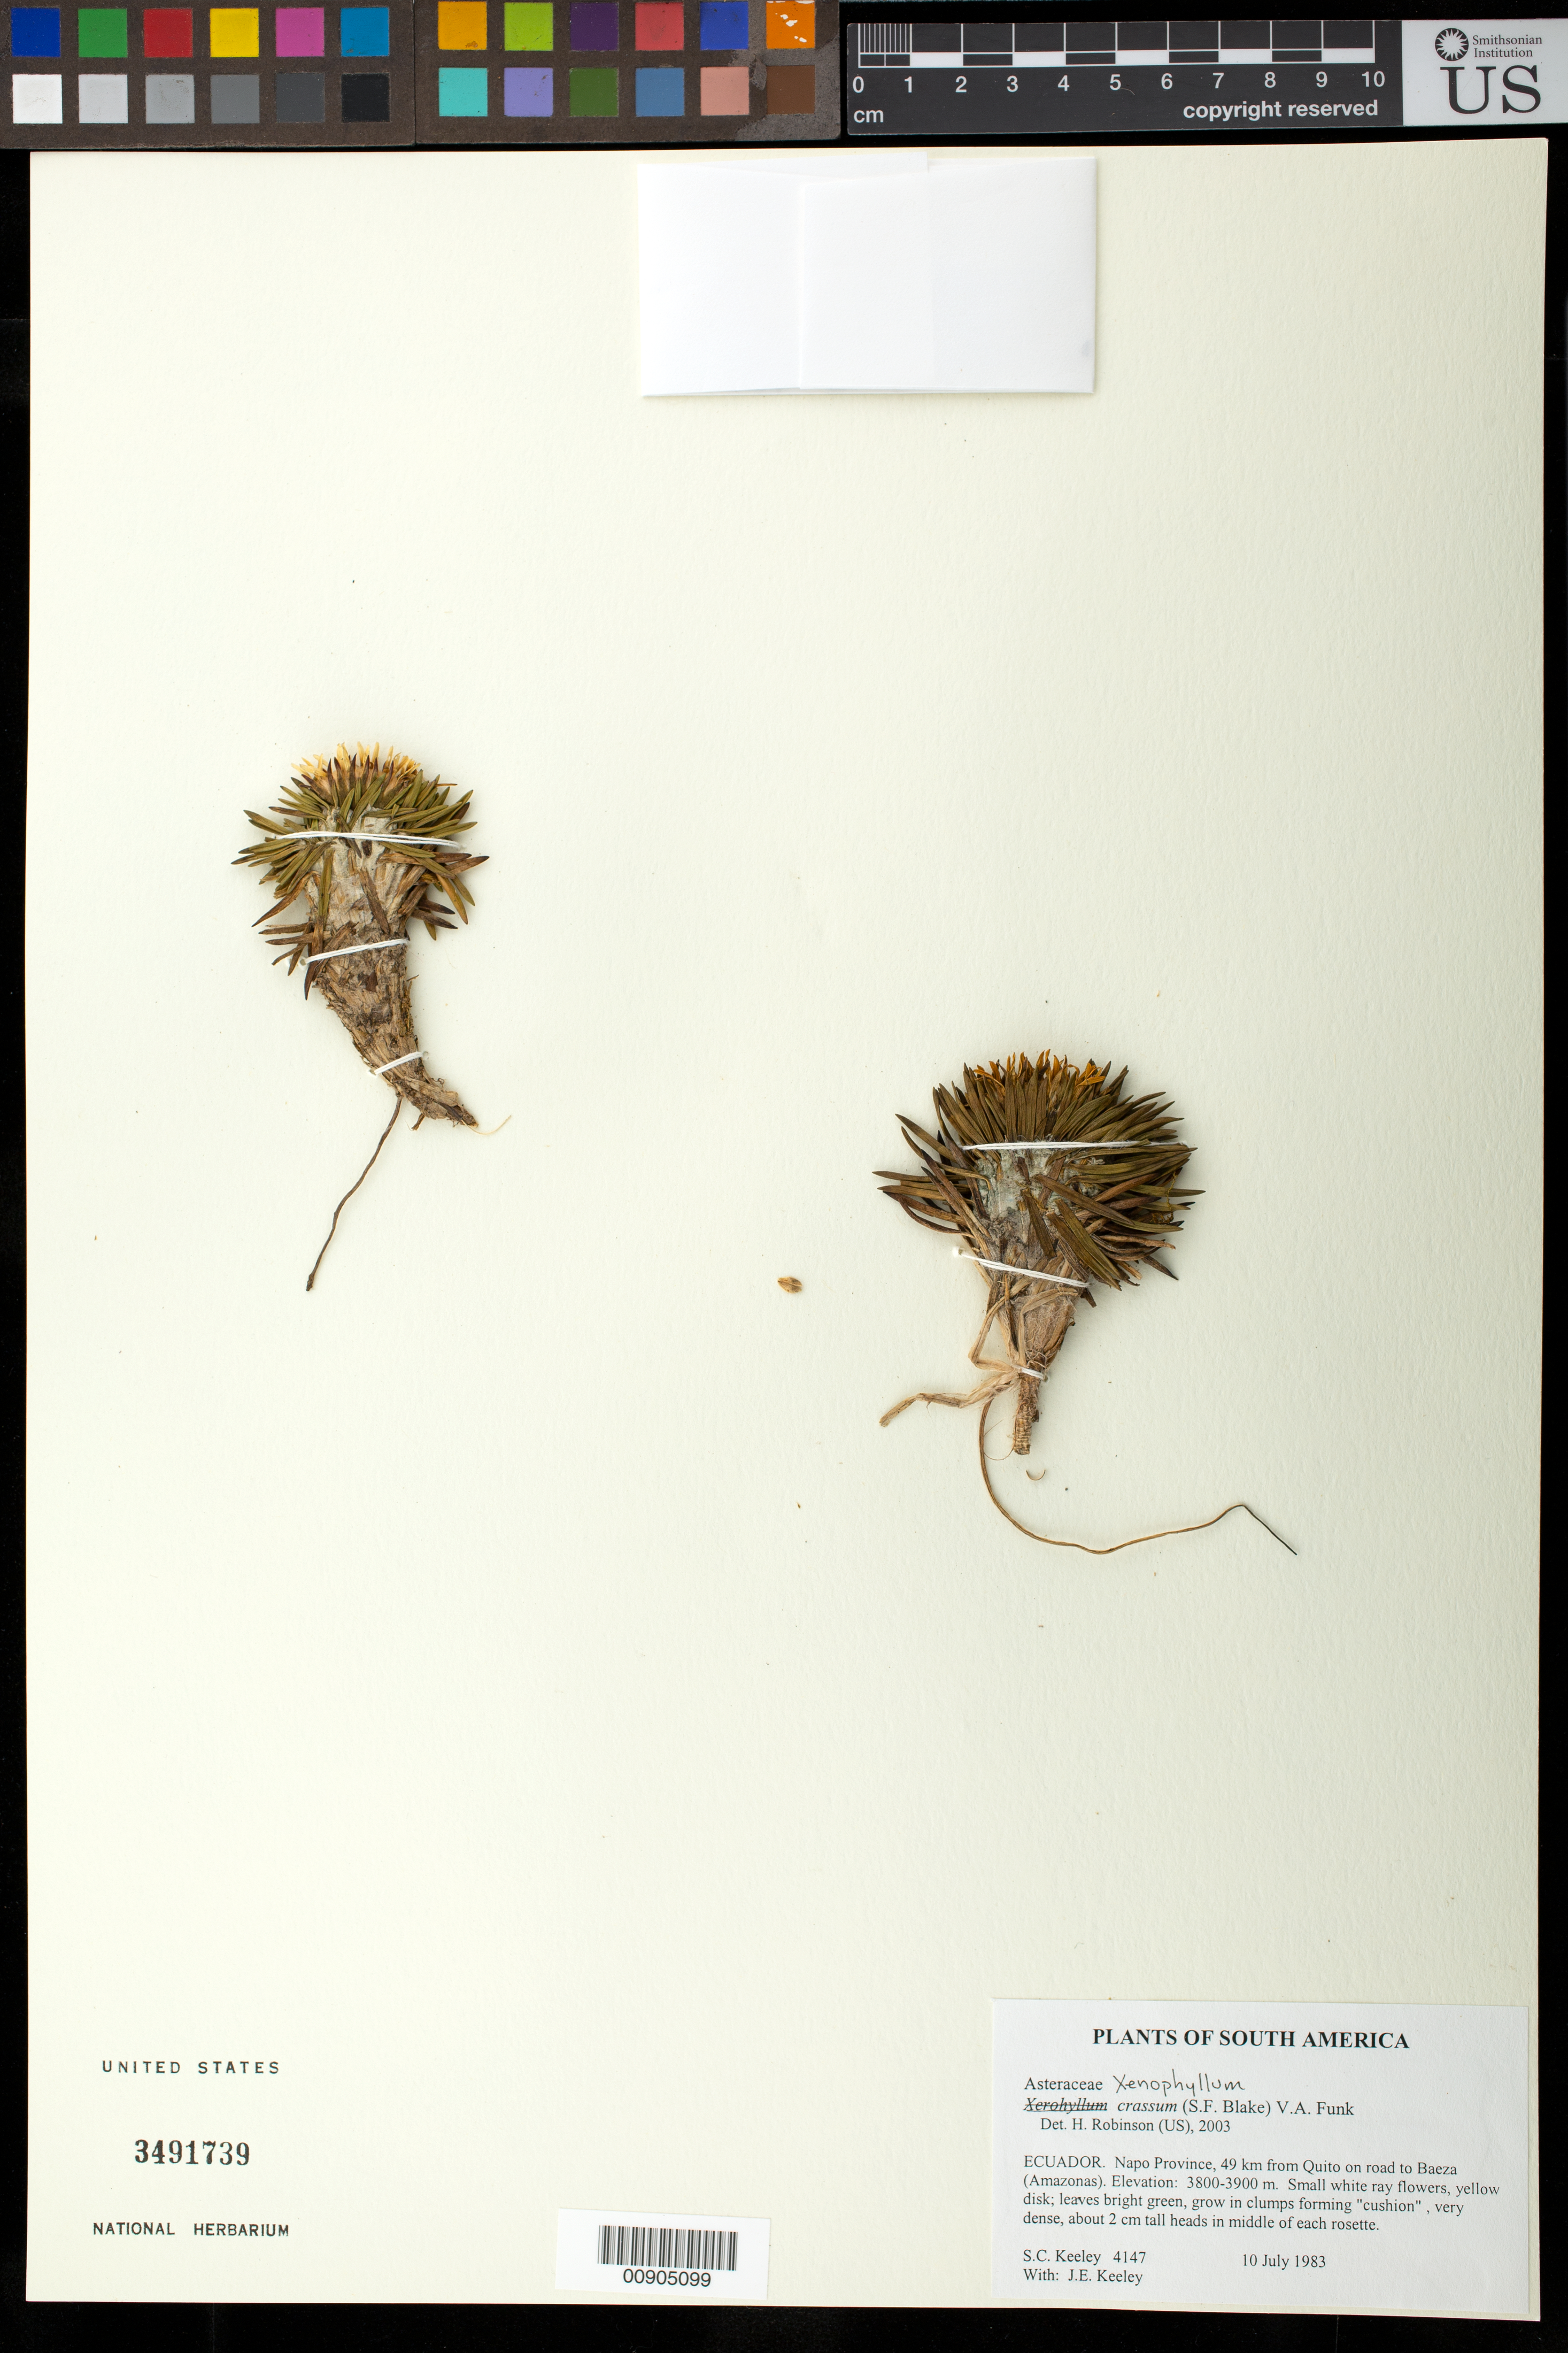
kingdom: Plantae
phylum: Tracheophyta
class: Magnoliopsida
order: Asterales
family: Asteraceae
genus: Xenophyllum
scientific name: Xenophyllum crassum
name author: (S.F. Blake) V.A. Funk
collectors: S. C. Keeley & J. E. Keeley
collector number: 4147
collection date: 1983-07-10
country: Ecuador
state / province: Napo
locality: Napo Province, 49 km from Quito on road to Baeza (Amazonas)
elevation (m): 3800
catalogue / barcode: US 3491739